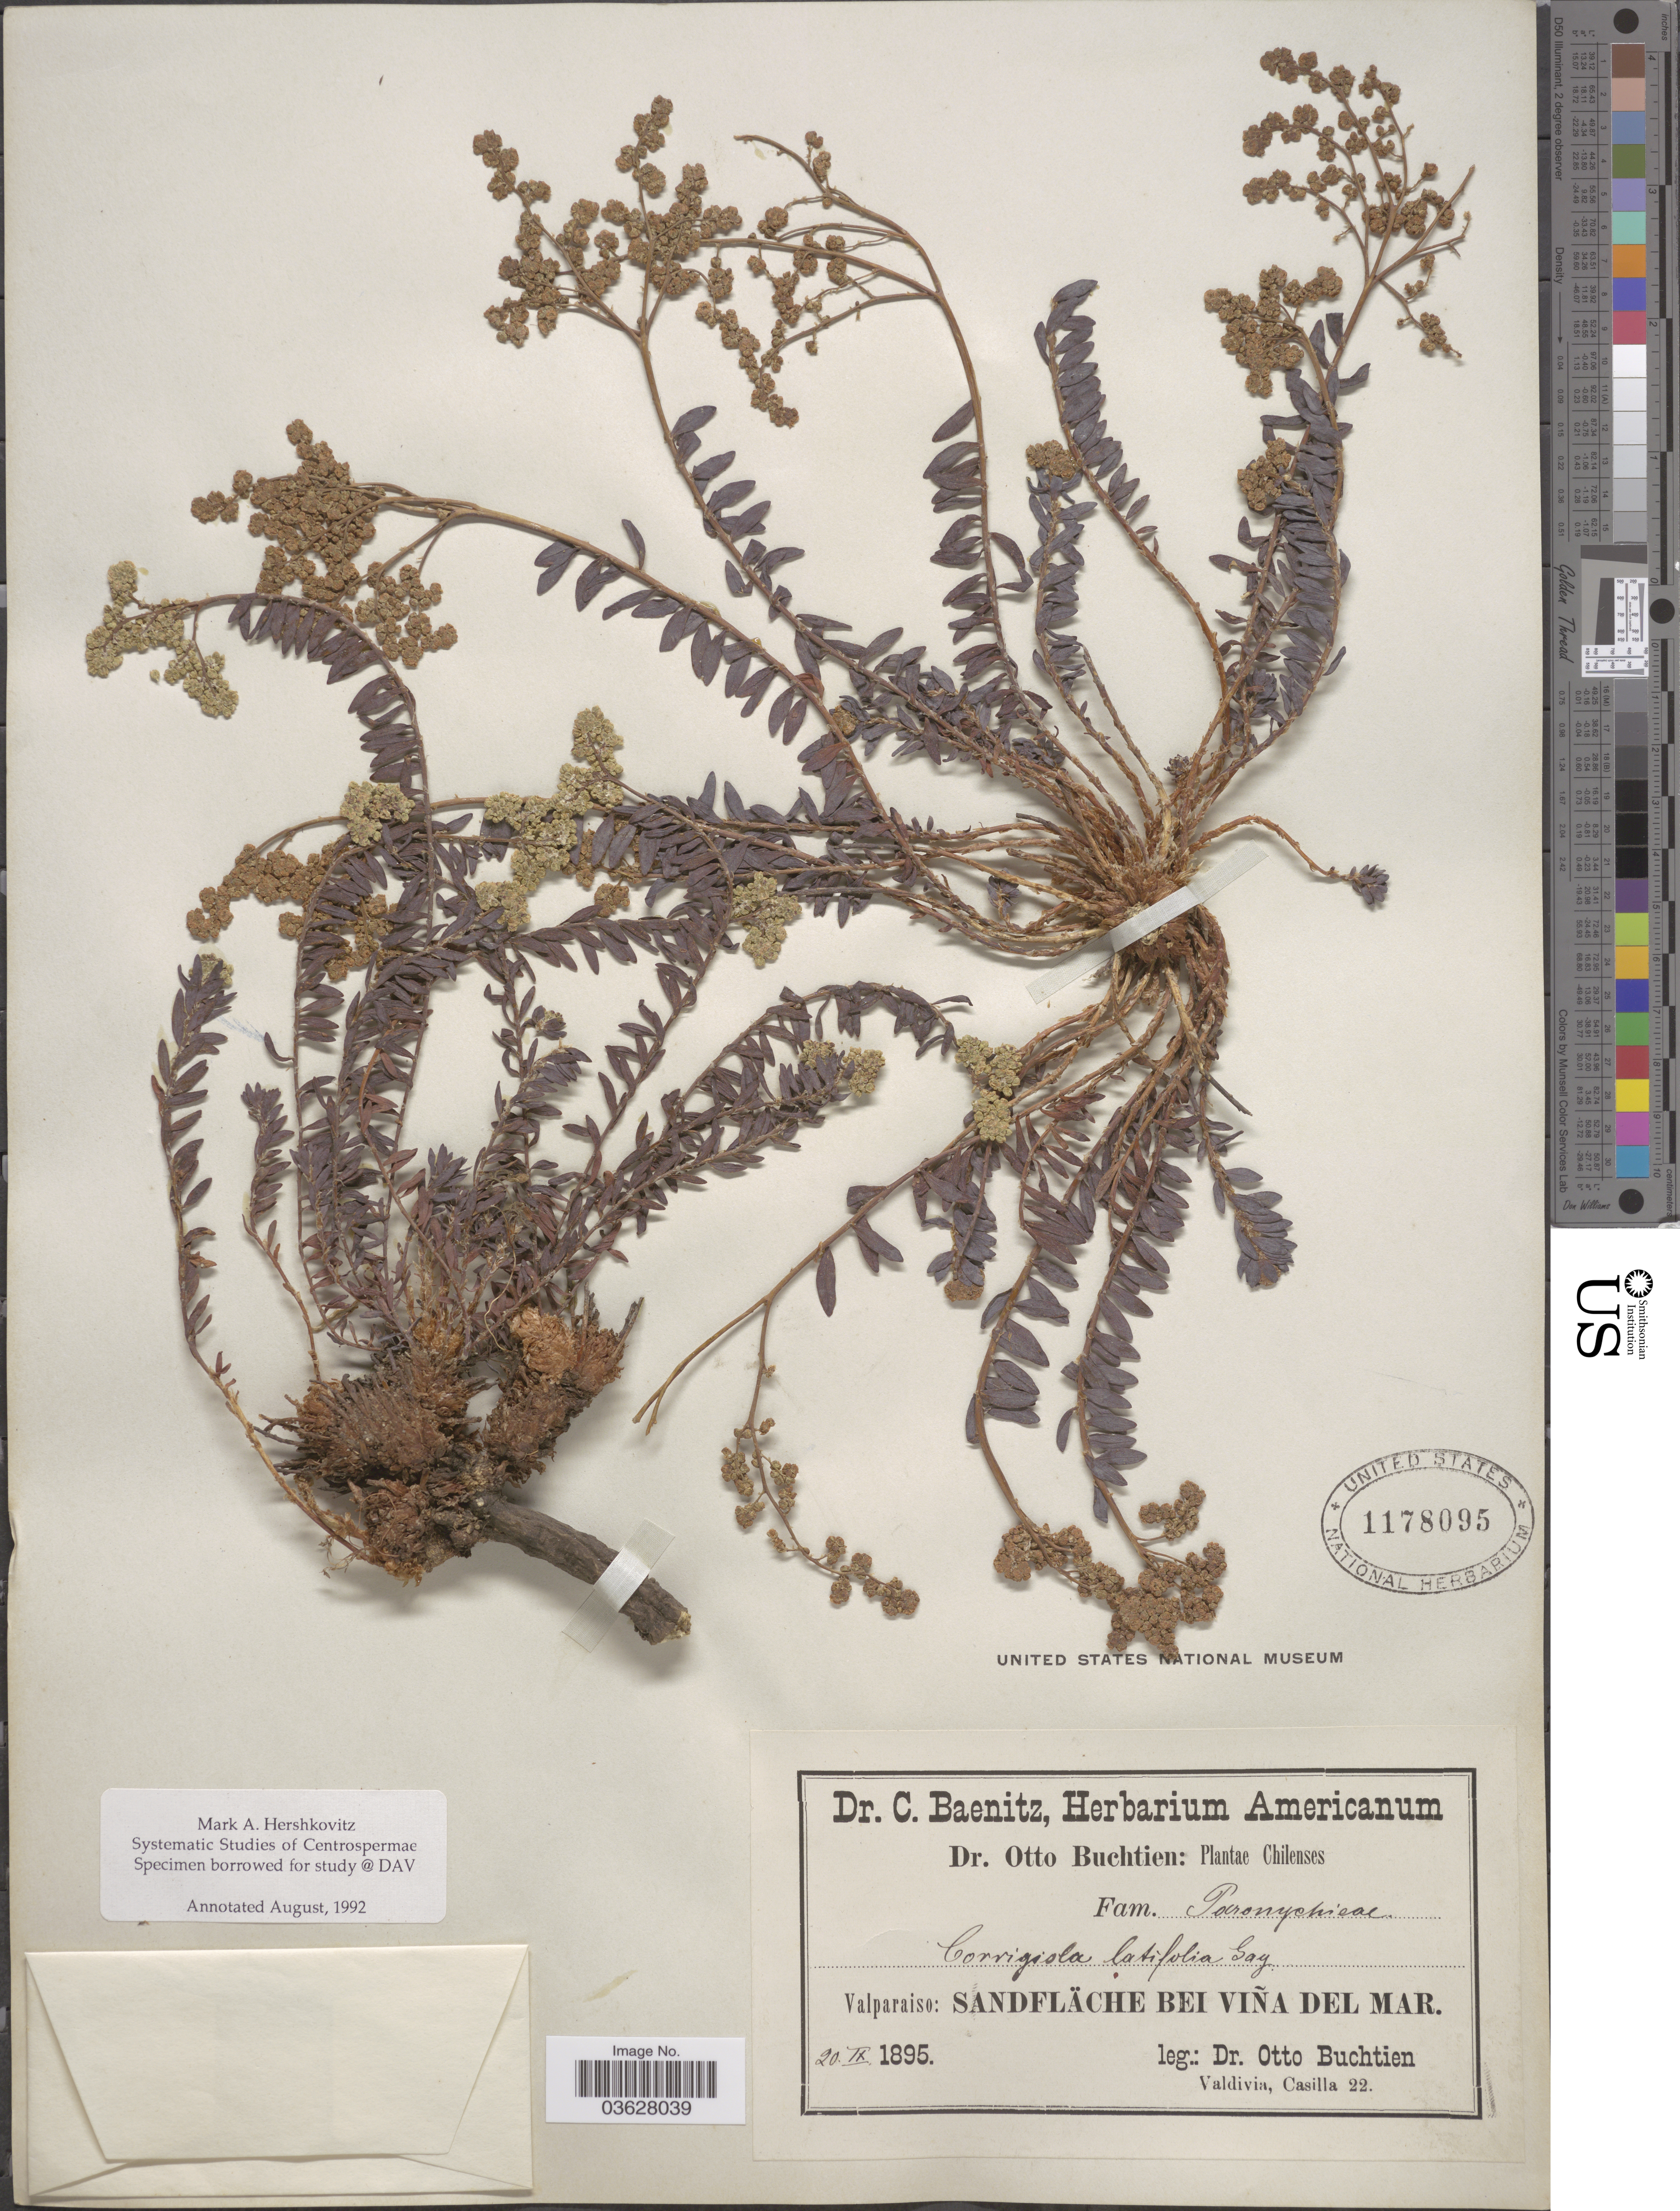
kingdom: Plantae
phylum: Tracheophyta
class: Magnoliopsida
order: Caryophyllales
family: Caryophyllaceae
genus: Corrigiola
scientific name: Corrigiola latifolia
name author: Gay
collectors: O. Buchtien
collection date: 1895-09-20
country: Chile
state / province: Valparaíso (V)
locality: Sandfläche bei Viña del Mar.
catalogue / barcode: US 1178095